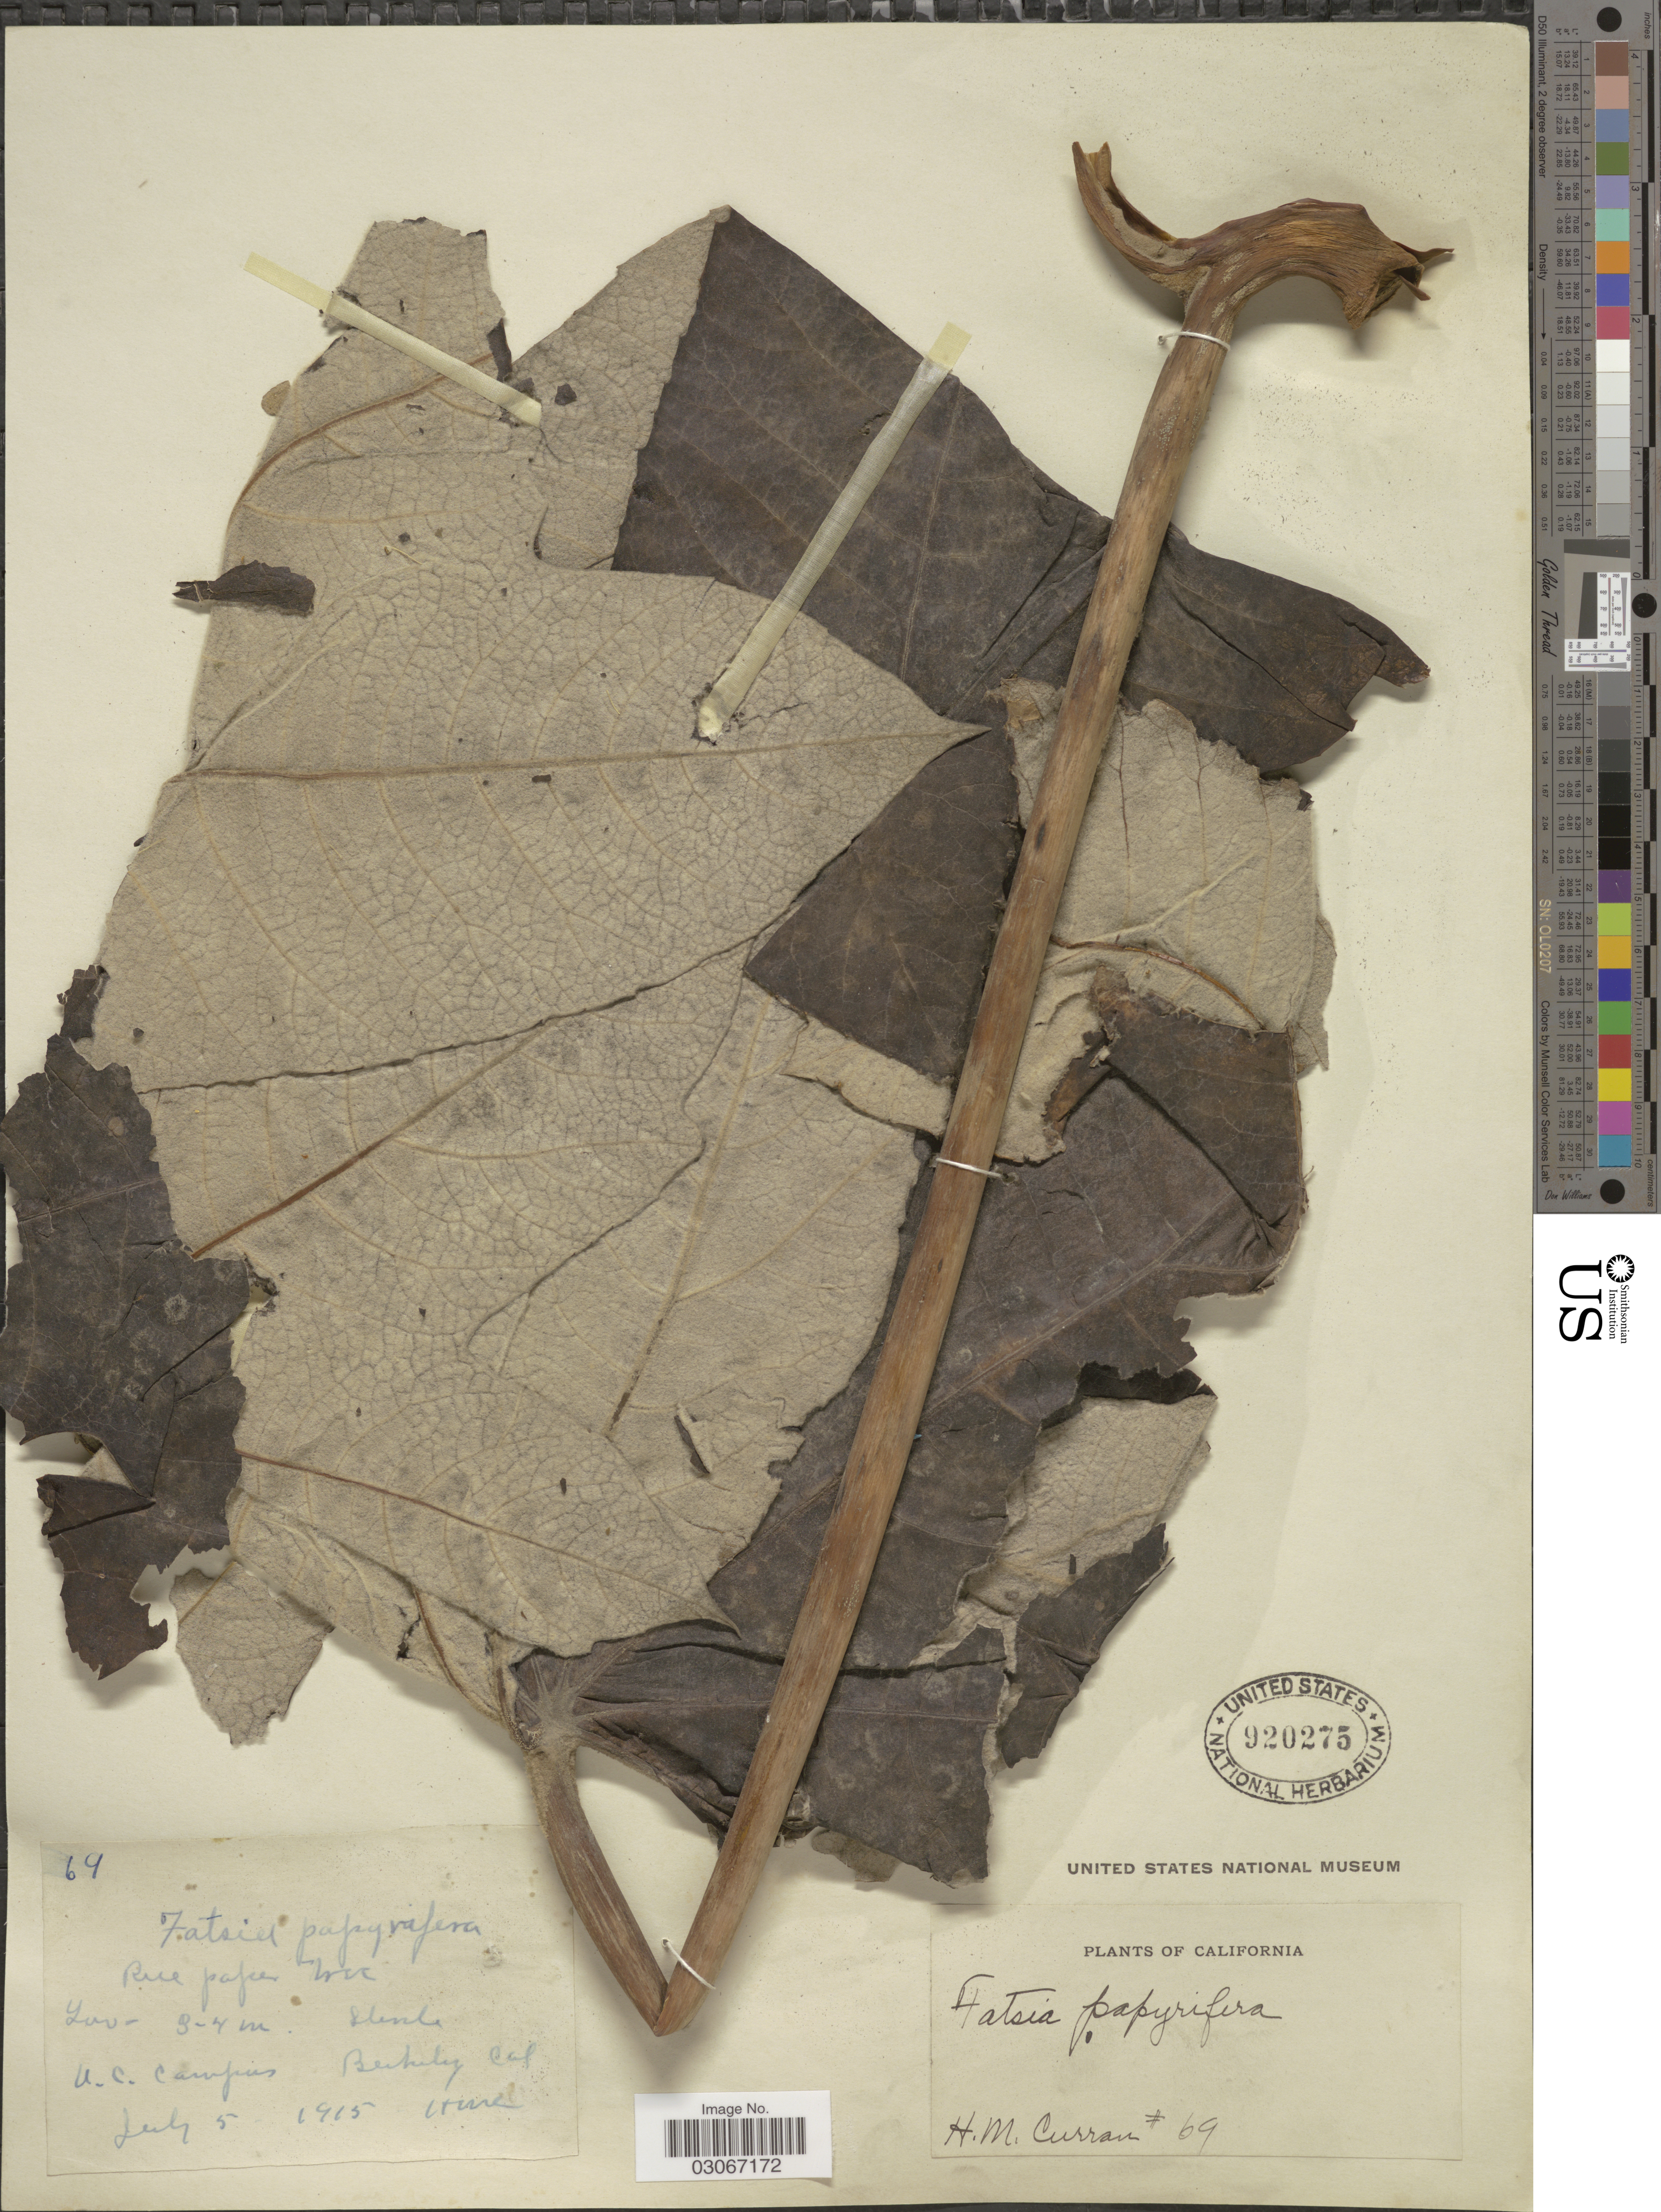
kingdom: Plantae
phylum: Tracheophyta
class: Magnoliopsida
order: Apiales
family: Araliaceae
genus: Tetrapanax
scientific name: Tetrapanax papyrifer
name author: (Hook.) K. Koch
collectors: H. M. Curran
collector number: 69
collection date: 1915-07-05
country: United States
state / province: California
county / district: Alameda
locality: U.C. Campus, Berkeley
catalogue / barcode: US 920275